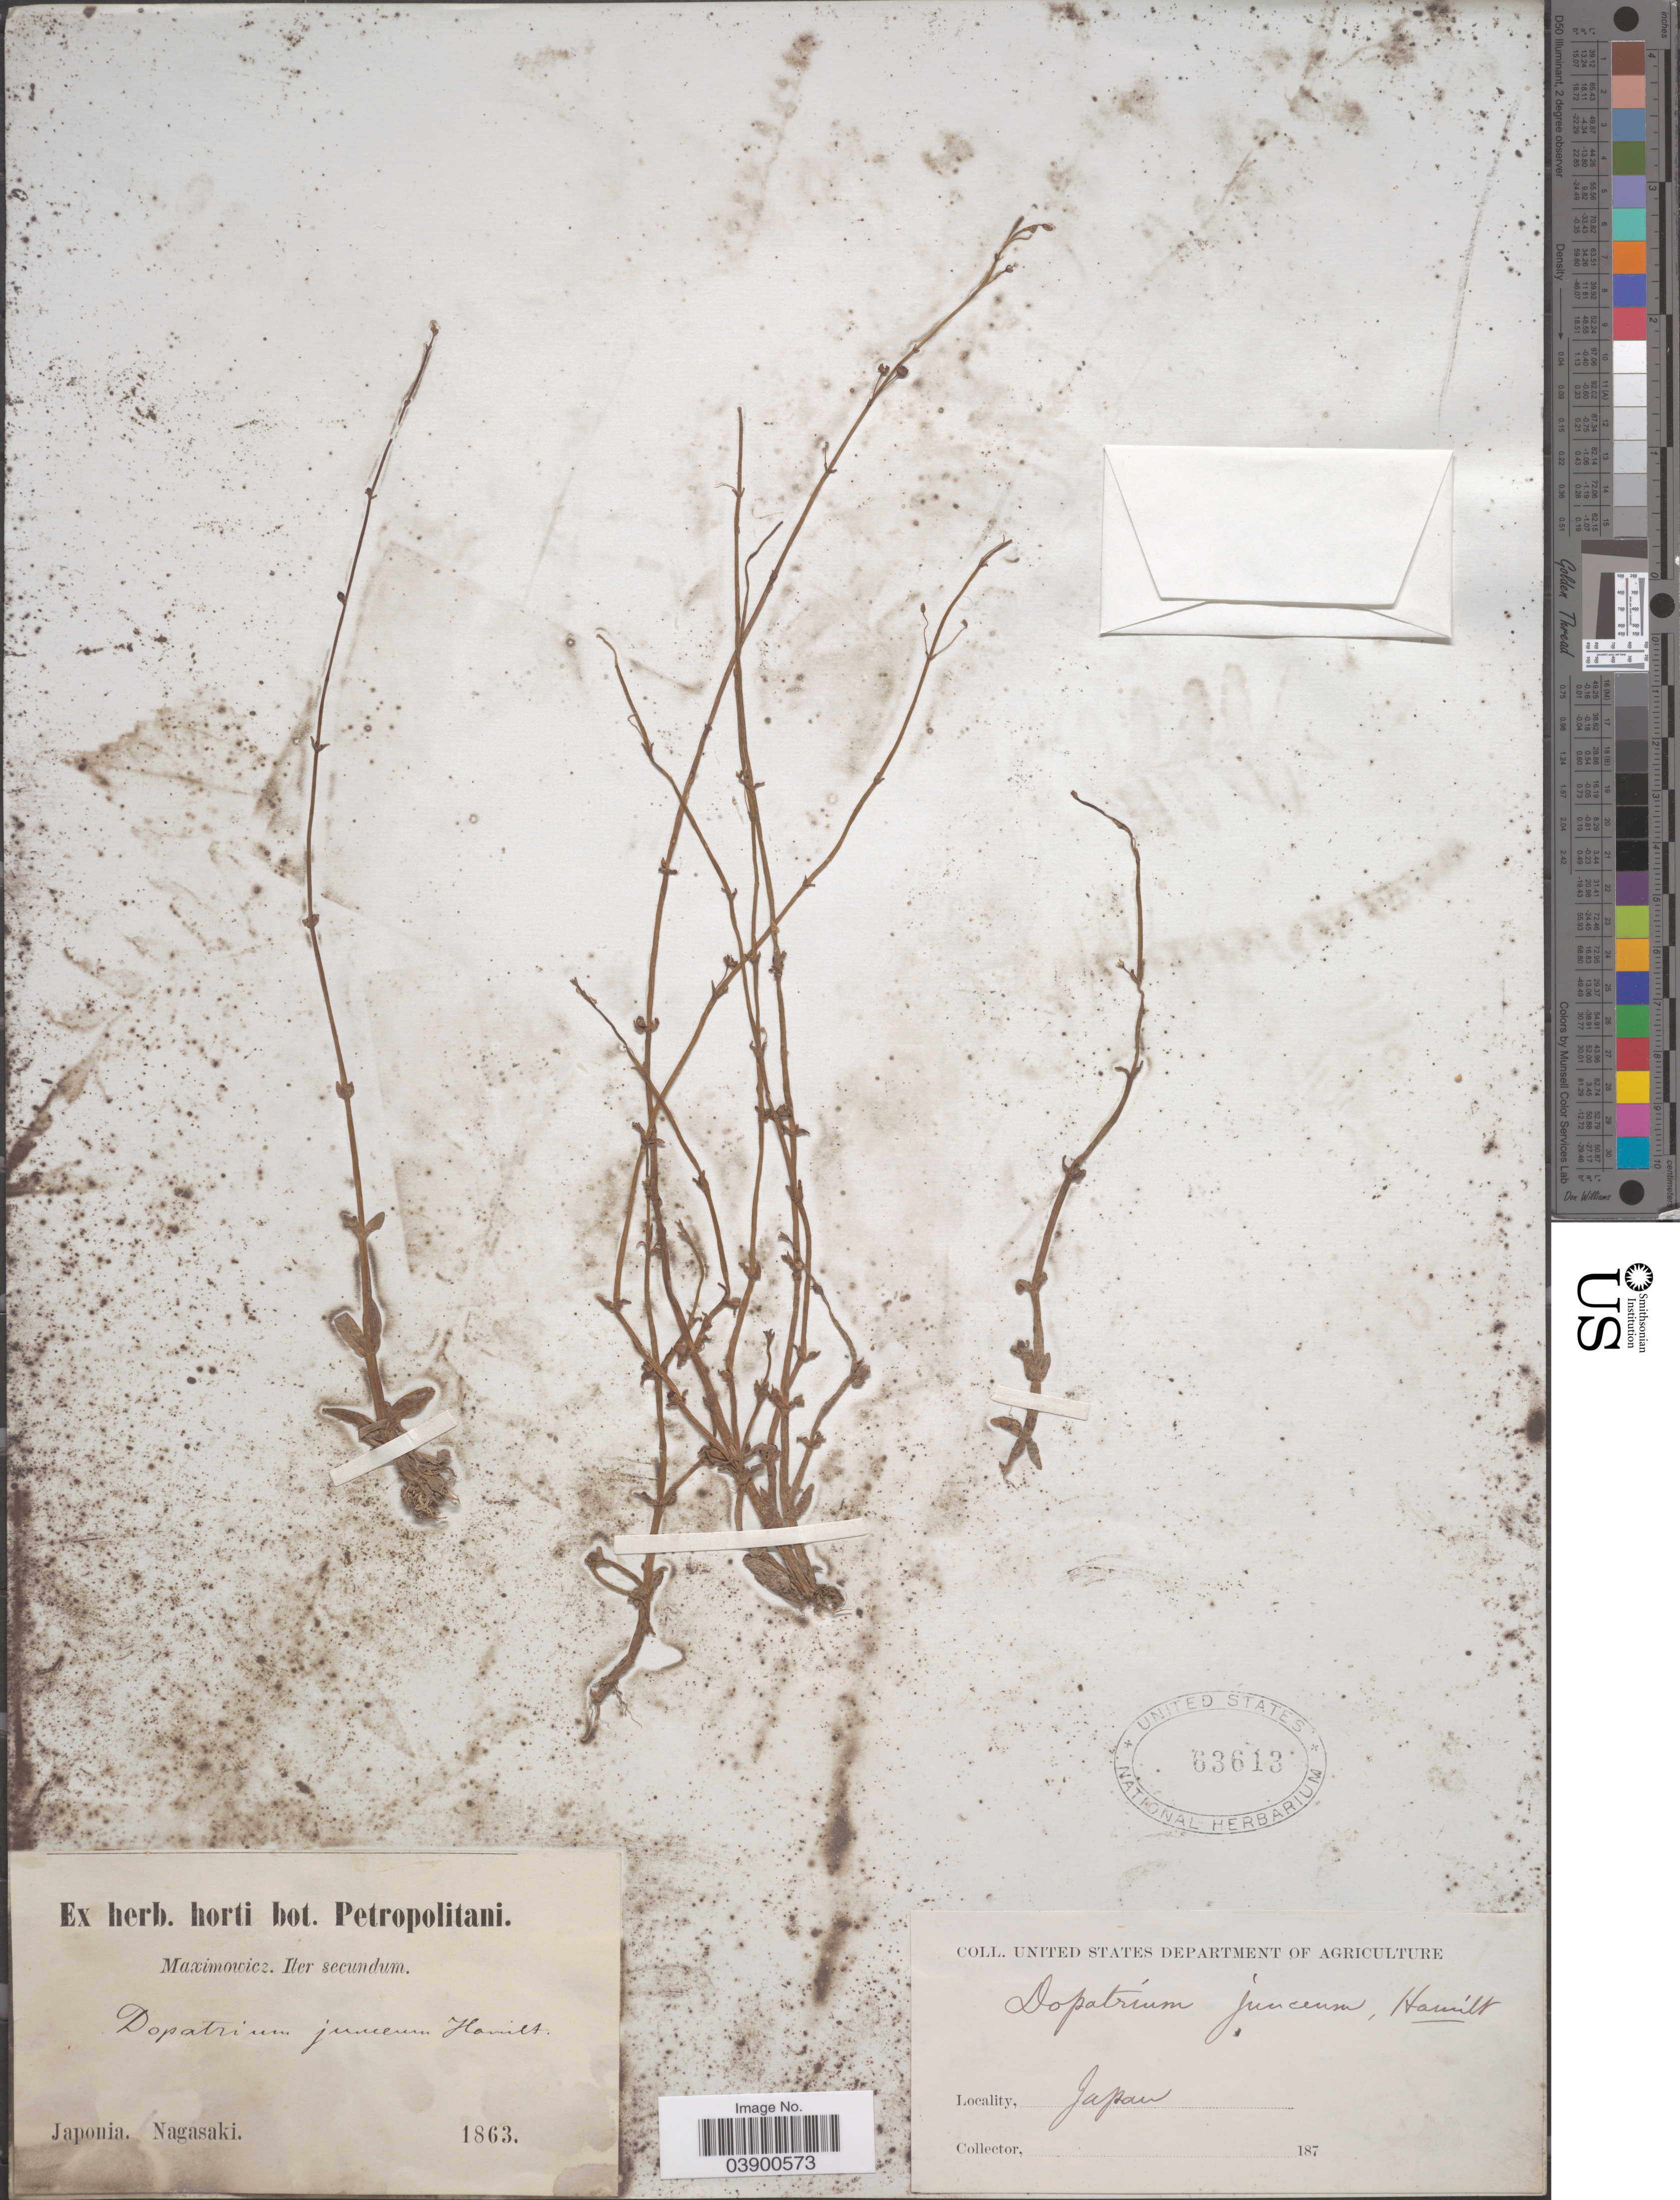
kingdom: Plantae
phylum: Tracheophyta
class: Magnoliopsida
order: Lamiales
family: Plantaginaceae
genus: Dopatrium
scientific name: Dopatrium junceum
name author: (Roxb.) Buch.-Ham. ex Benth.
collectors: Maximowicz, --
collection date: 1863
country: Japan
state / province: Nagasaki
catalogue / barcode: US 63613